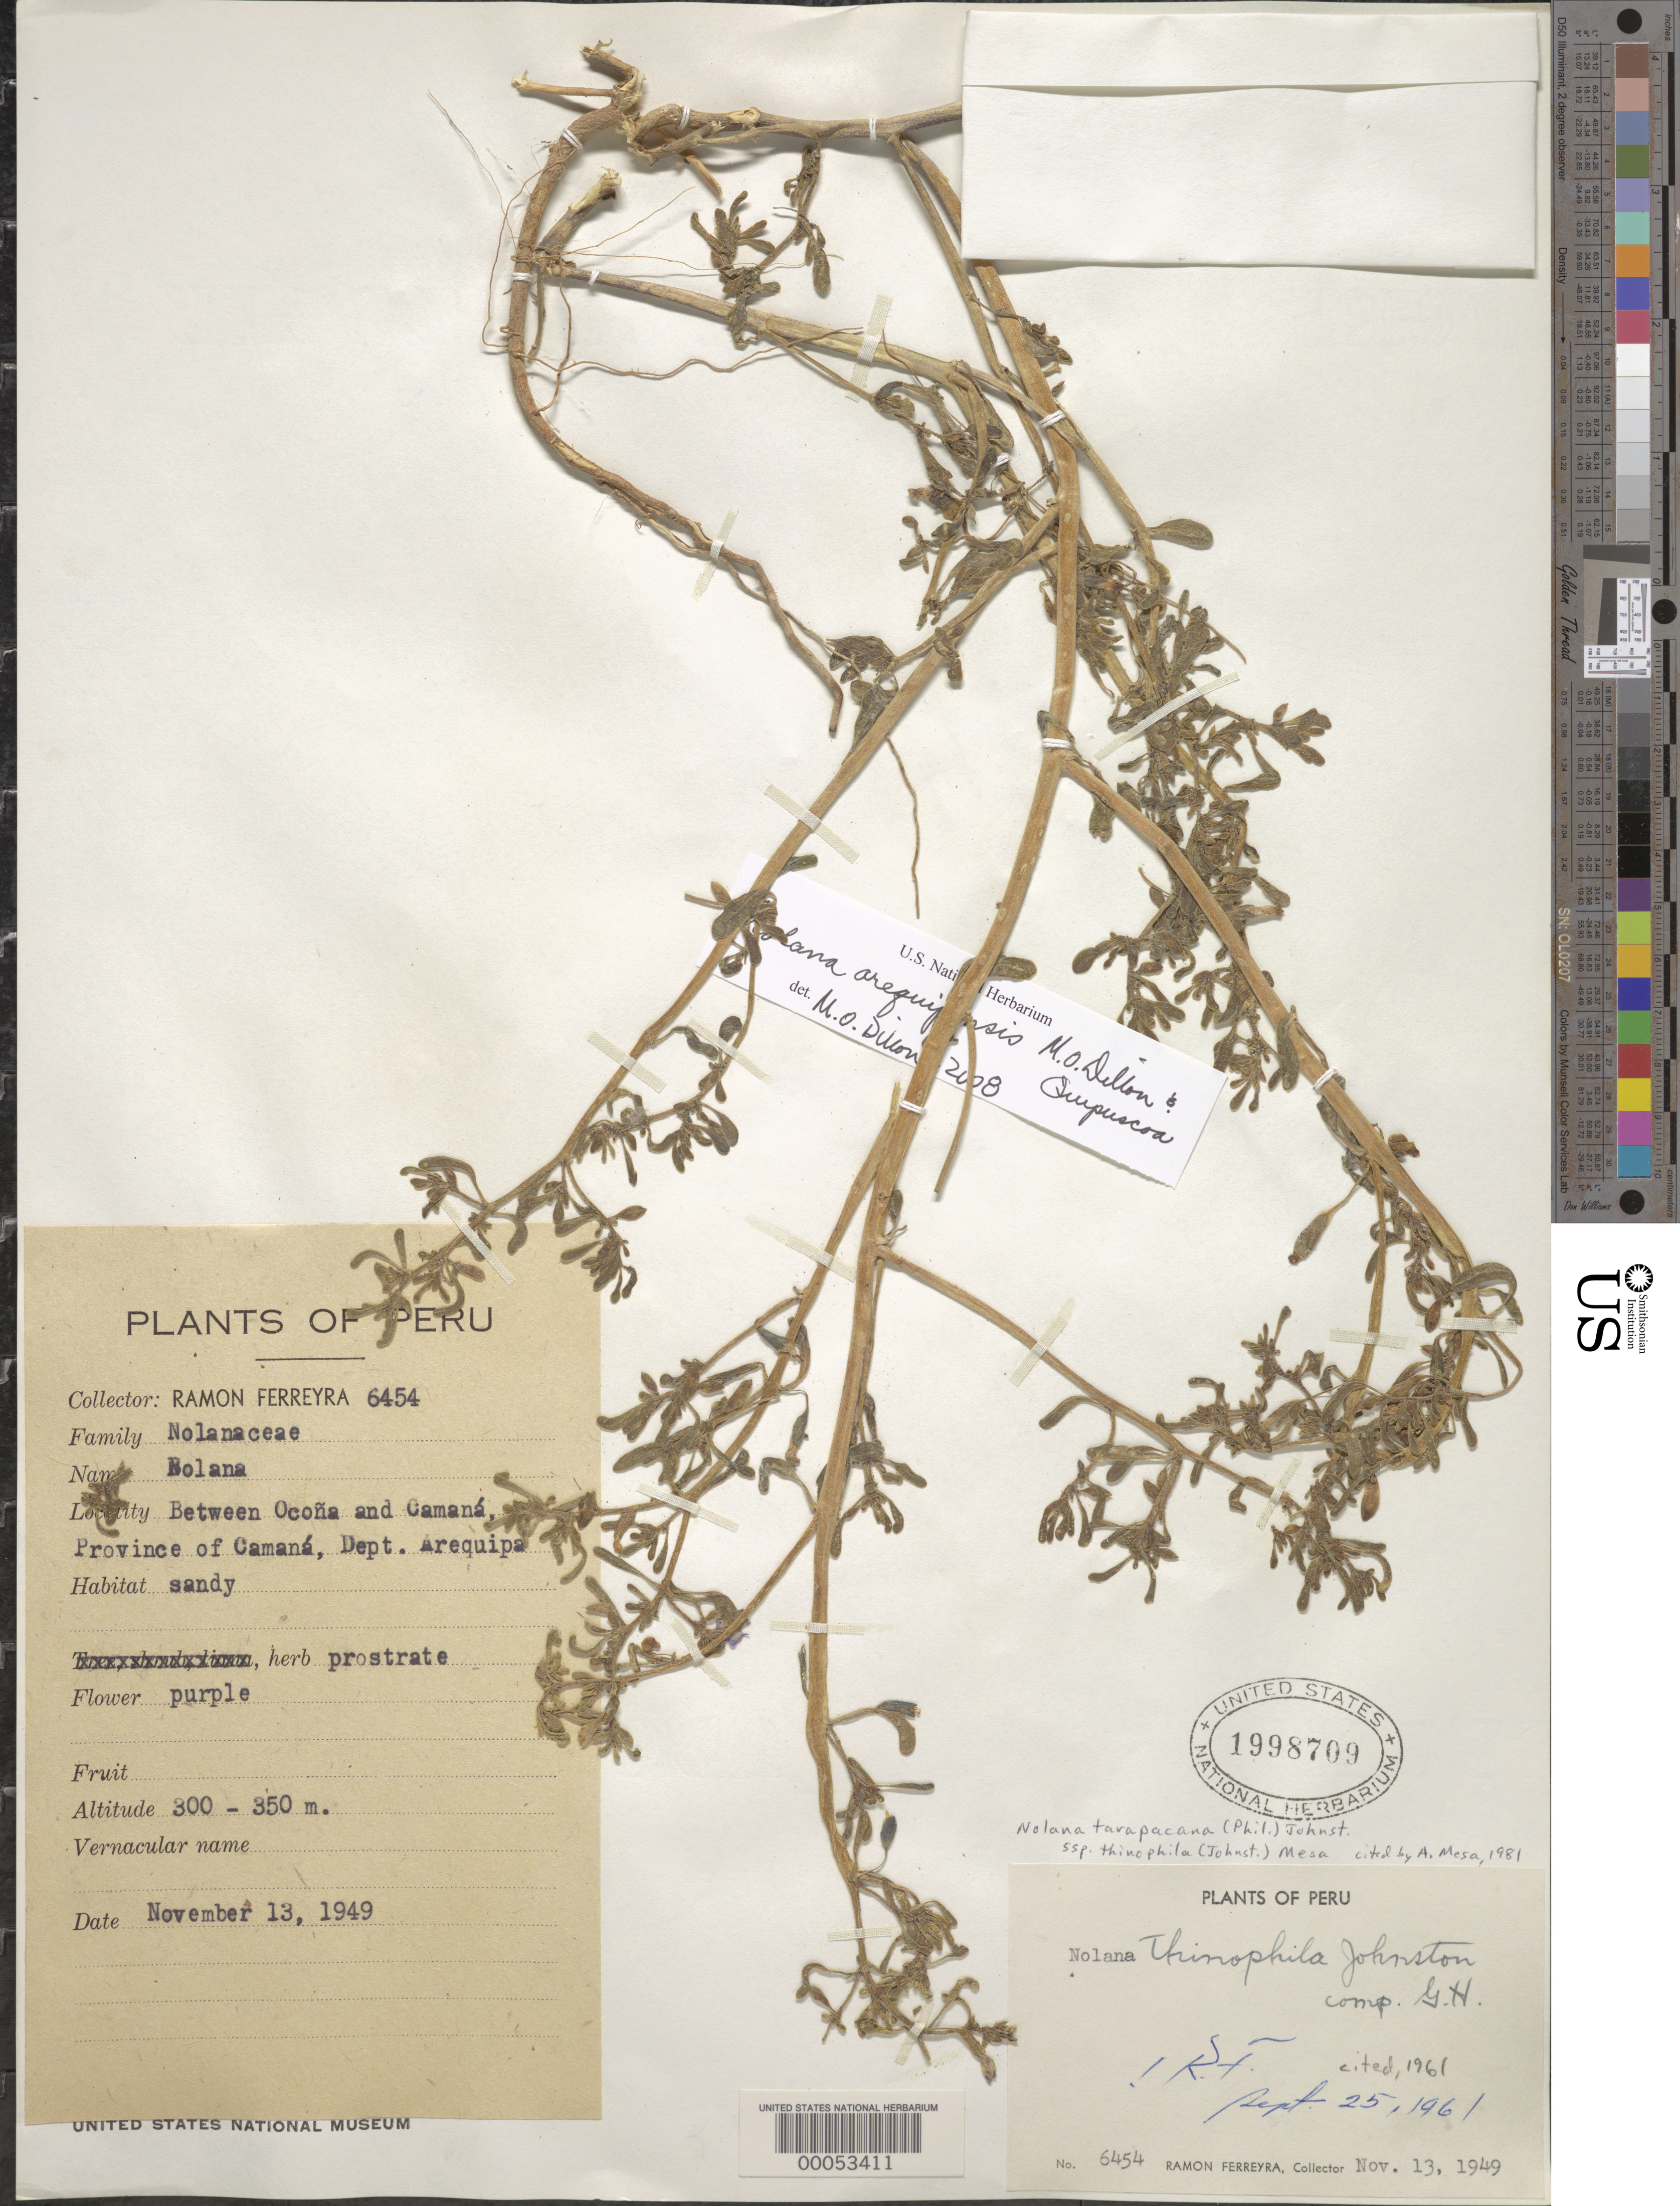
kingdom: Plantae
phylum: Tracheophyta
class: Magnoliopsida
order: Solanales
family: Solanaceae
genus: Nolana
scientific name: Nolana tarapacana subsp. thinophila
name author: (I.M. Johnst.) Mesa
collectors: R. A. Ferreyra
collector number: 6454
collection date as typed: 13 Nov 1949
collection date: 1949-11-13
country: Peru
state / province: Arequipa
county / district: Camaná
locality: between Ocoña and Camaná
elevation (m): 300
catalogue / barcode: US 1998709